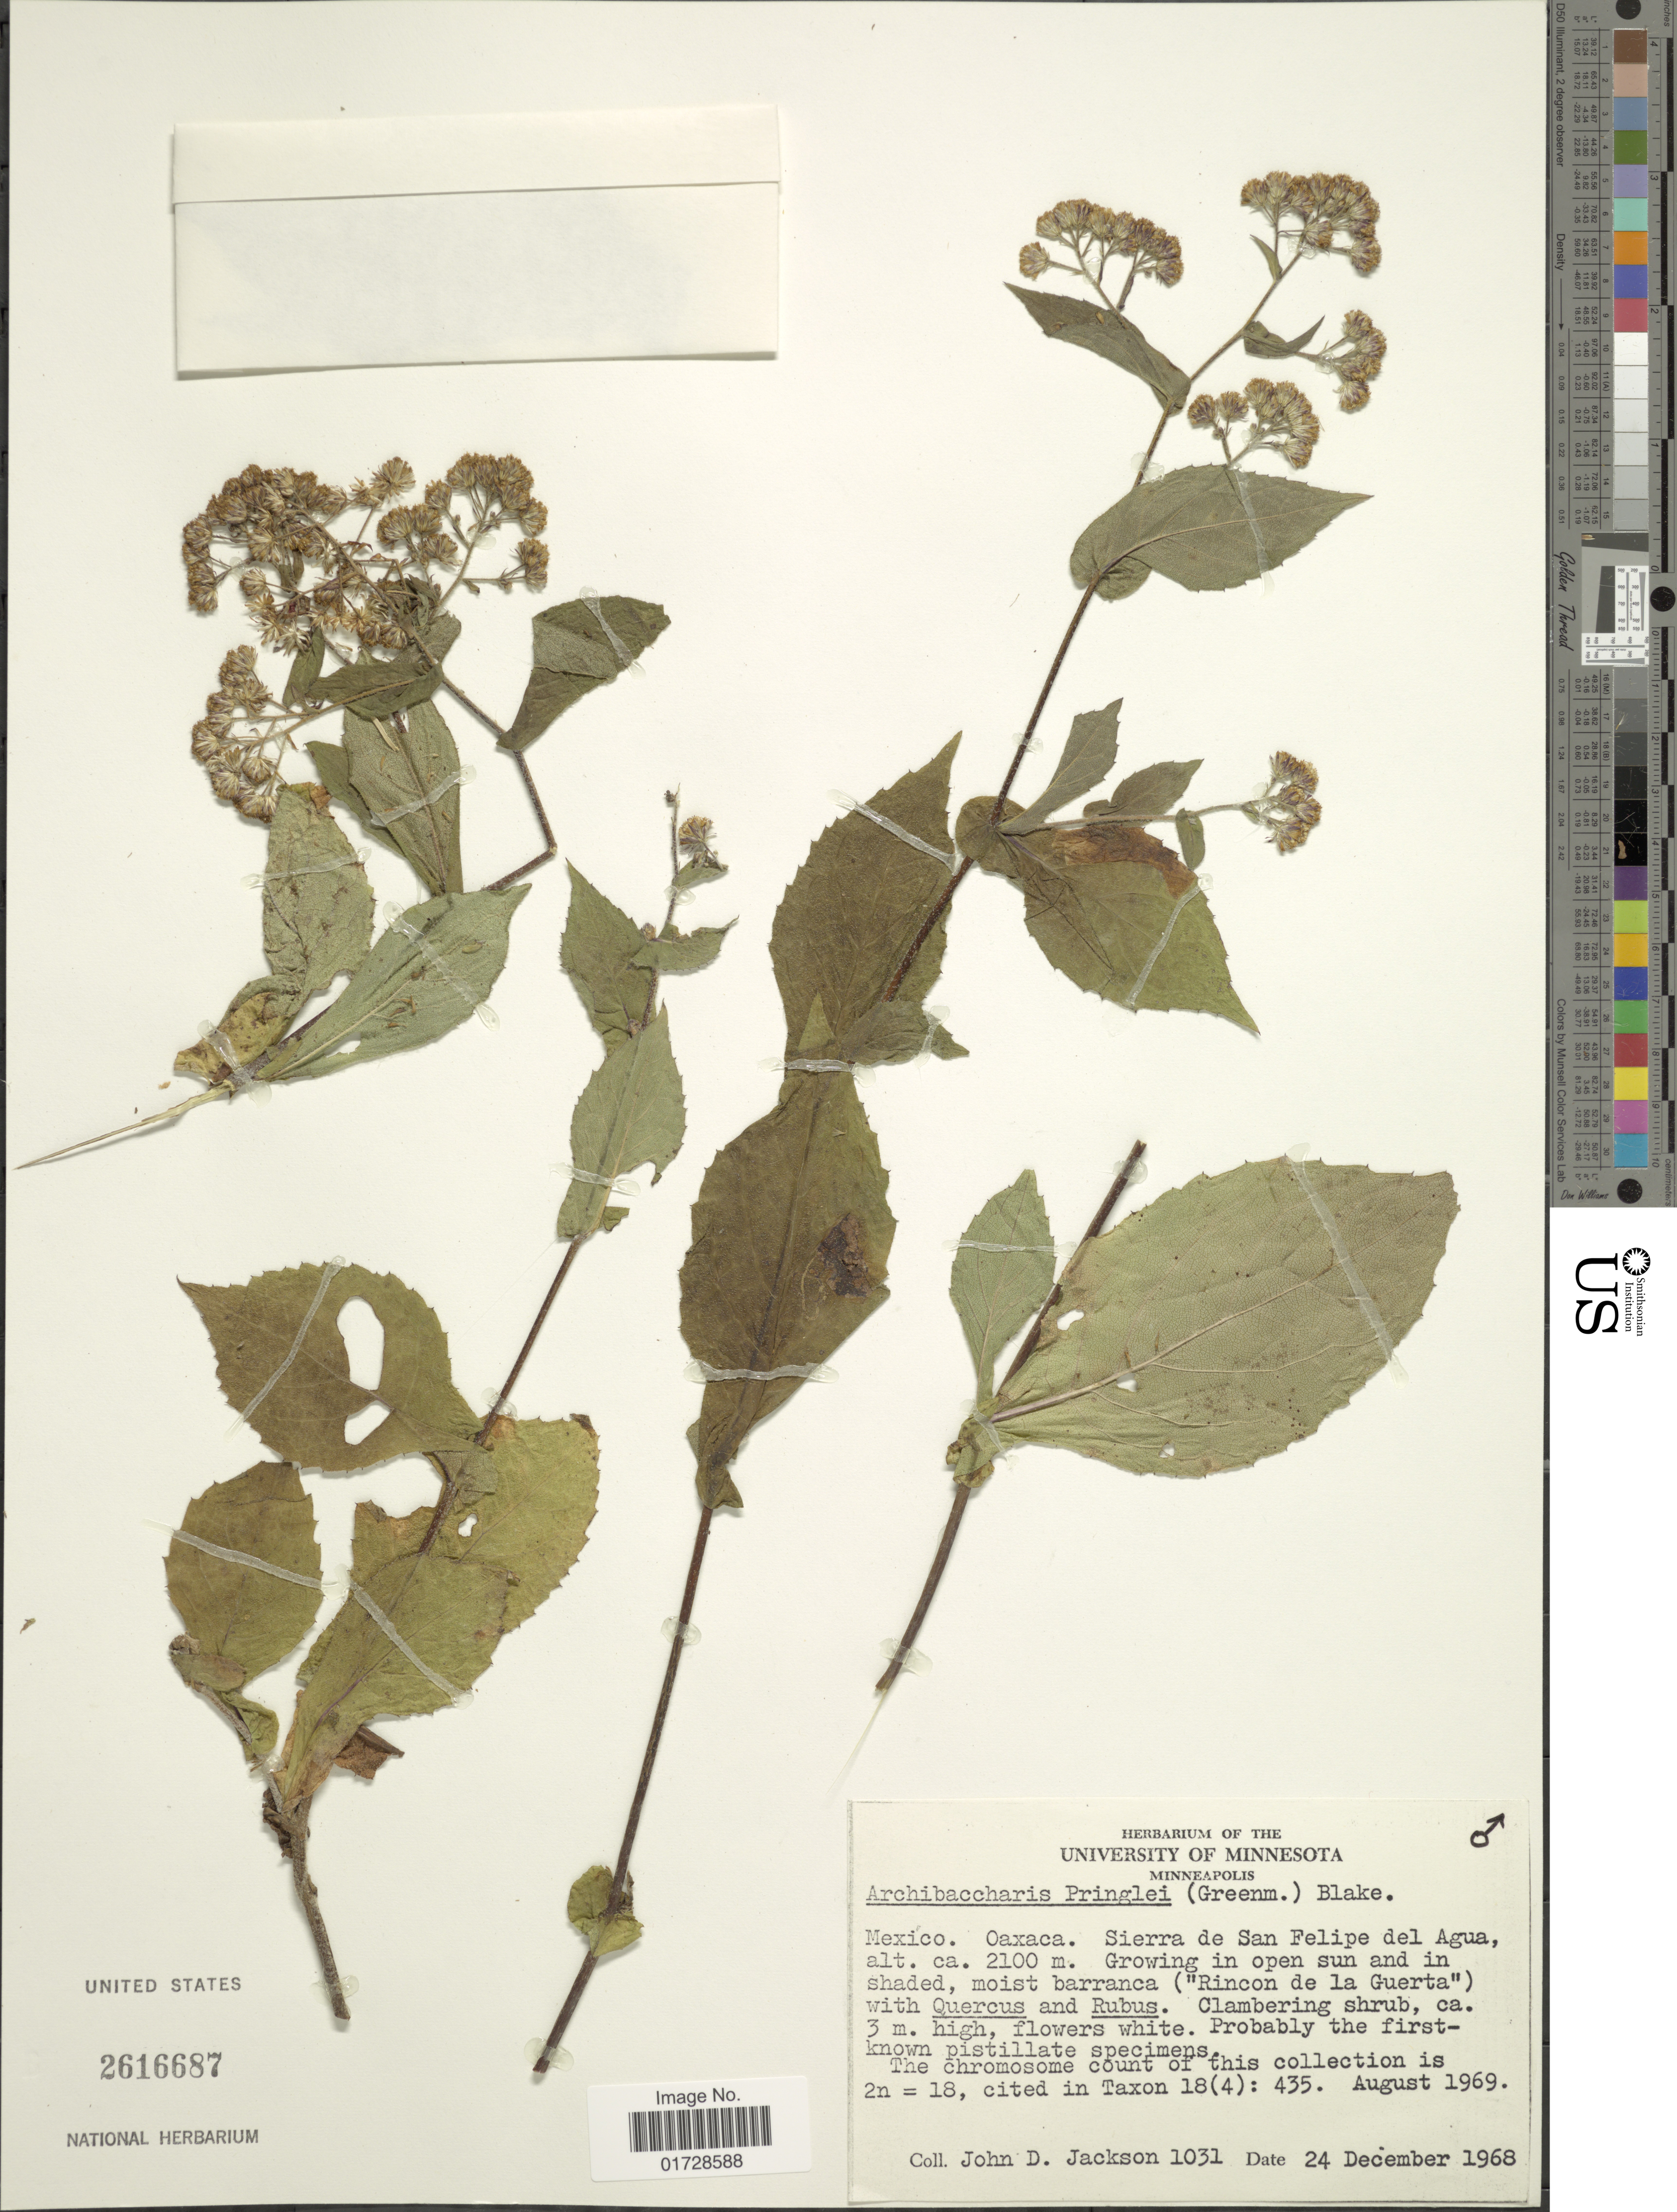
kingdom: Plantae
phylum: Tracheophyta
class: Magnoliopsida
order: Asterales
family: Asteraceae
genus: Archibaccharis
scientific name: Archibaccharis pringlei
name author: (Greenm.) S.F. Blake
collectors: J. Jackson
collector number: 1031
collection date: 1968-12-24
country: Mexico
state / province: Oaxaca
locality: Sierra de San Felipe del Agua (Rincon de la Guerta)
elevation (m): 2100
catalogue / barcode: US 2616687